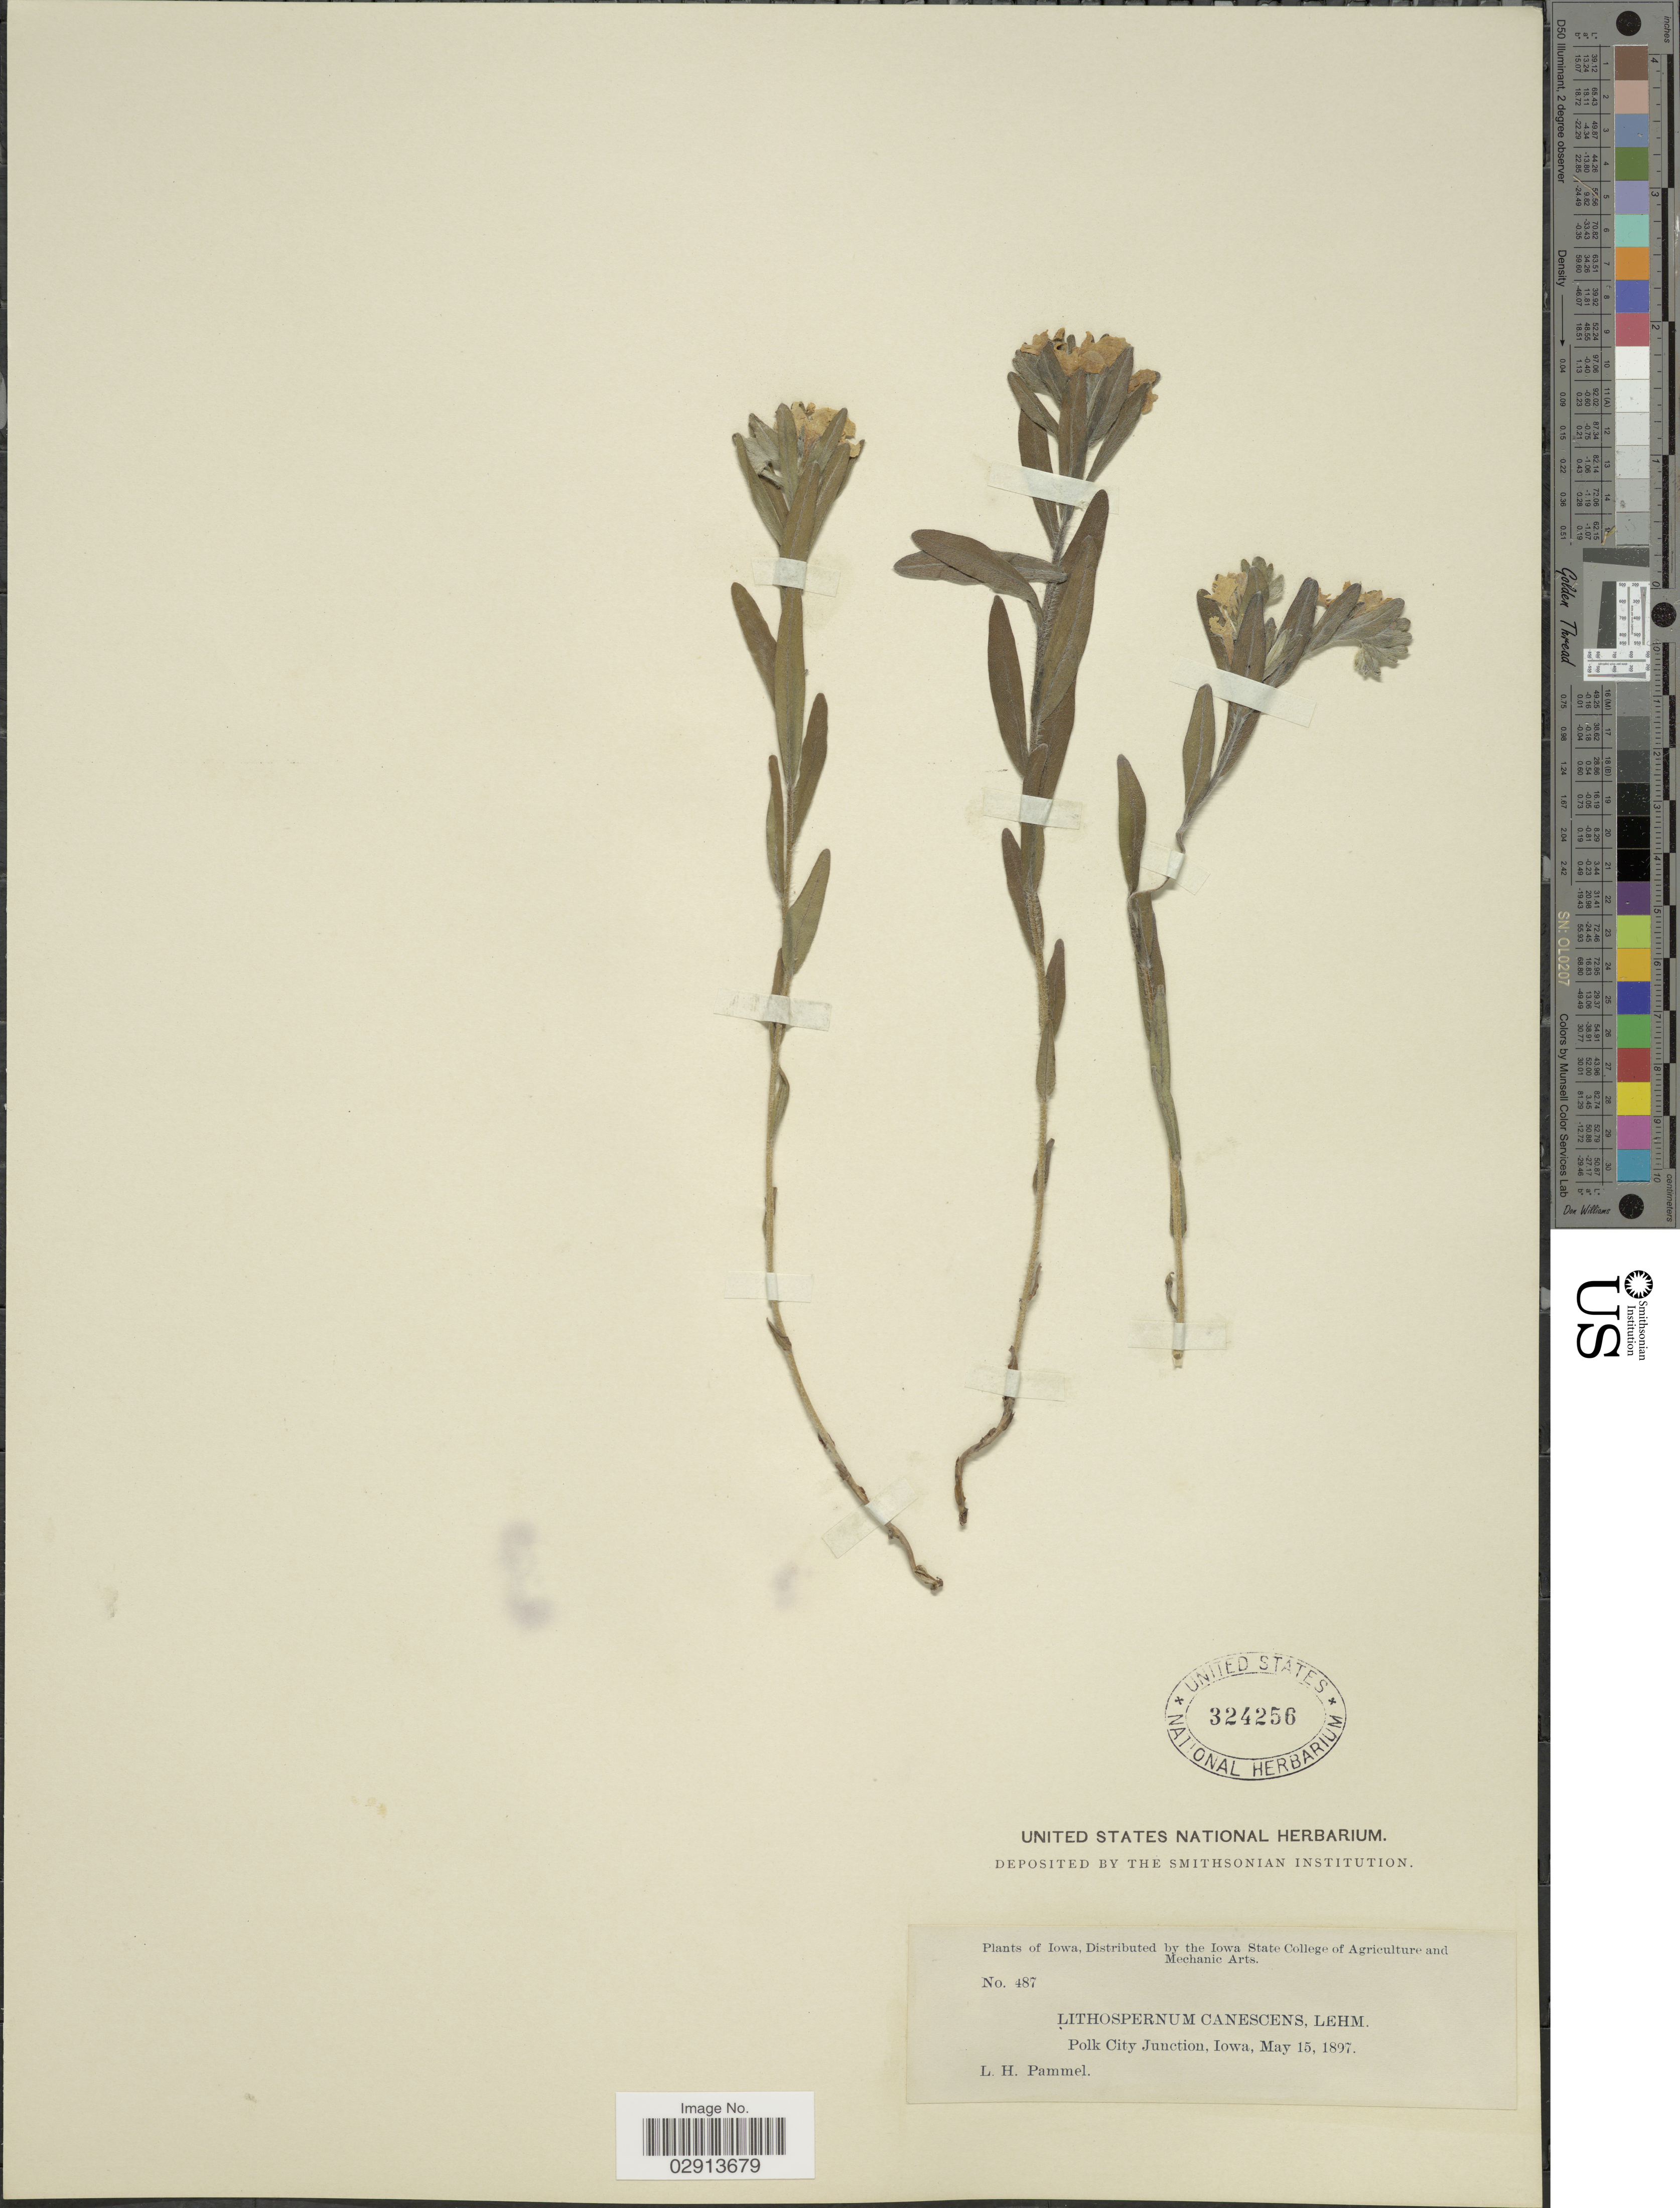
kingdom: Plantae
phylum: Tracheophyta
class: Magnoliopsida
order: Boraginales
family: Boraginaceae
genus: Lithospermum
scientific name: Lithospermum canescens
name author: (Michx.) Lehm.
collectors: L. Pammel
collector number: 487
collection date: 1897-05-15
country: United States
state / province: Iowa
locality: Polk City Junction, Iowa.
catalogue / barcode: US 324256